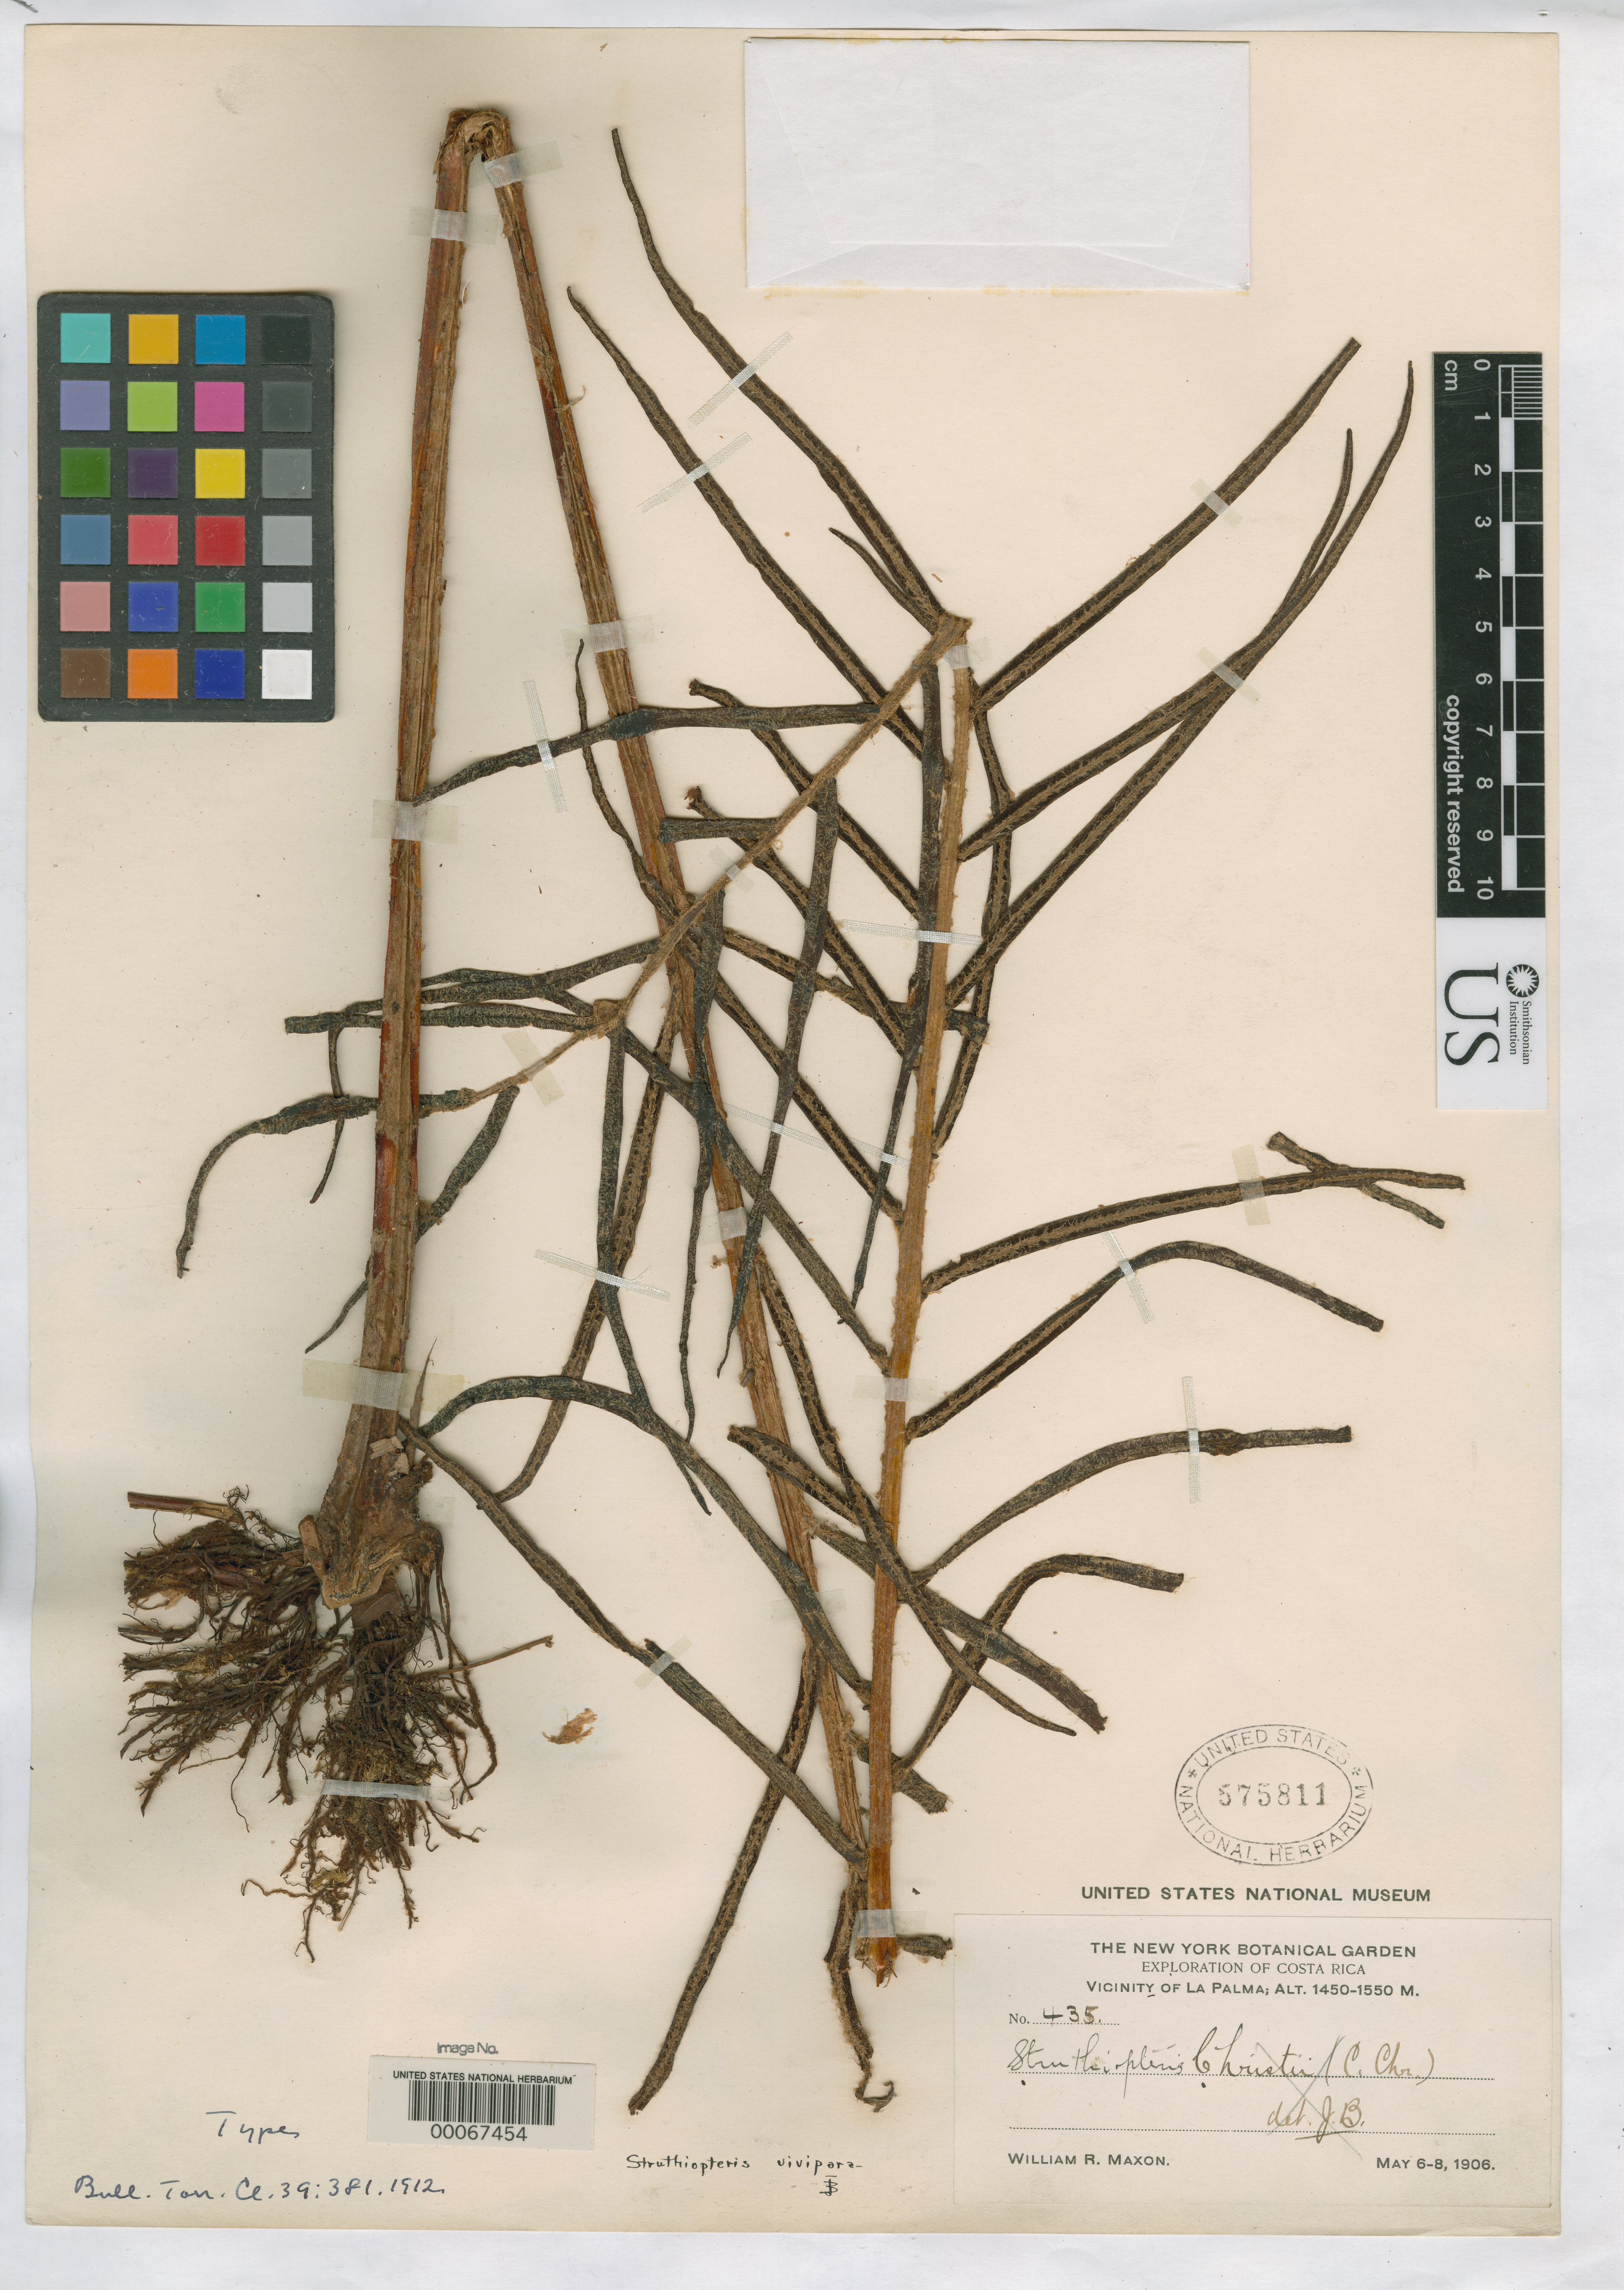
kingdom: Plantae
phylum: Tracheophyta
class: Polypodiopsida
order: Polypodiales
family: Blechnaceae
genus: Struthiopteris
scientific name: Struthiopteris vivipara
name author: Broadh.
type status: Holotype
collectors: W. R. Maxon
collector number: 435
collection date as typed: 06 May 1906 to 08 May 1906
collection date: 1906-05-06/1906-05-08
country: Costa Rica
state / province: San José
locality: Vicinity of La Palma.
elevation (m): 1450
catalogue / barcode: US 575811